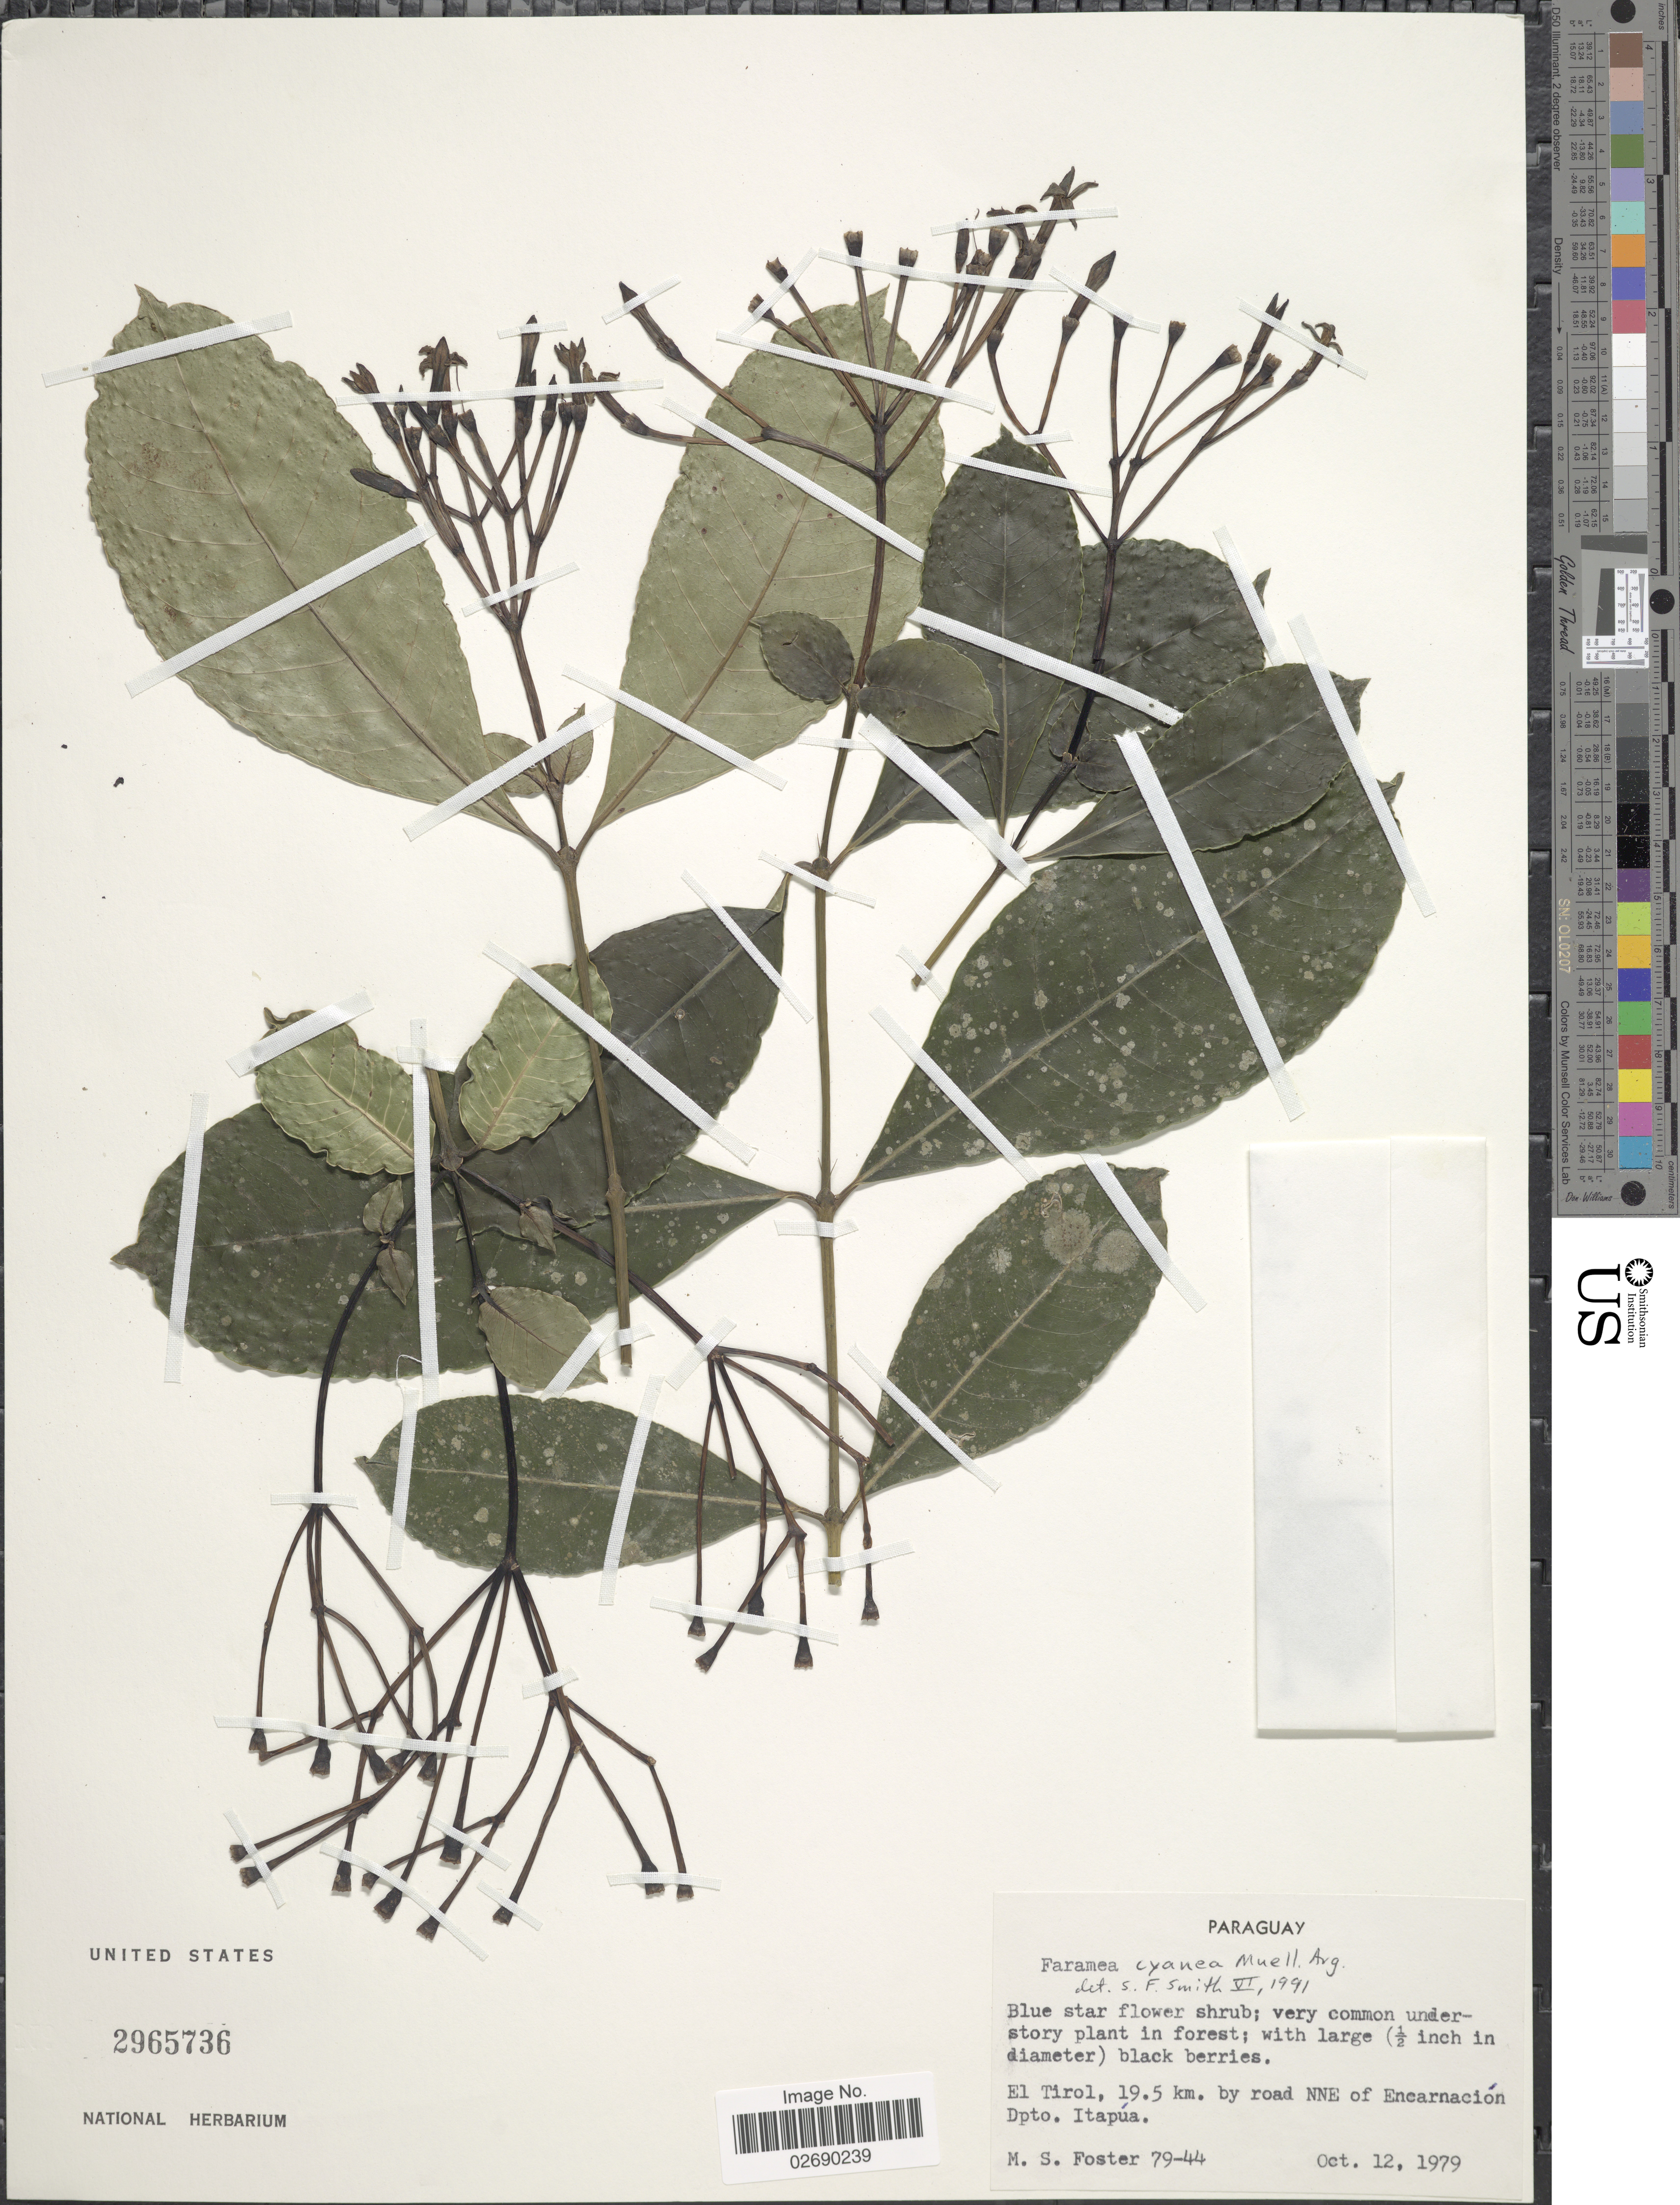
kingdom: Plantae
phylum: Tracheophyta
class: Magnoliopsida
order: Gentianales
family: Rubiaceae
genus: Faramea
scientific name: Faramea cyanea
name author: Müll. Arg.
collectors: M. Foster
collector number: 79-44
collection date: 1979-10-12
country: Paraguay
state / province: Itapua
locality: El Tirol, 19.5 km by road NNE of Encarnación Dpto Itapúa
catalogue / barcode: US 2965736